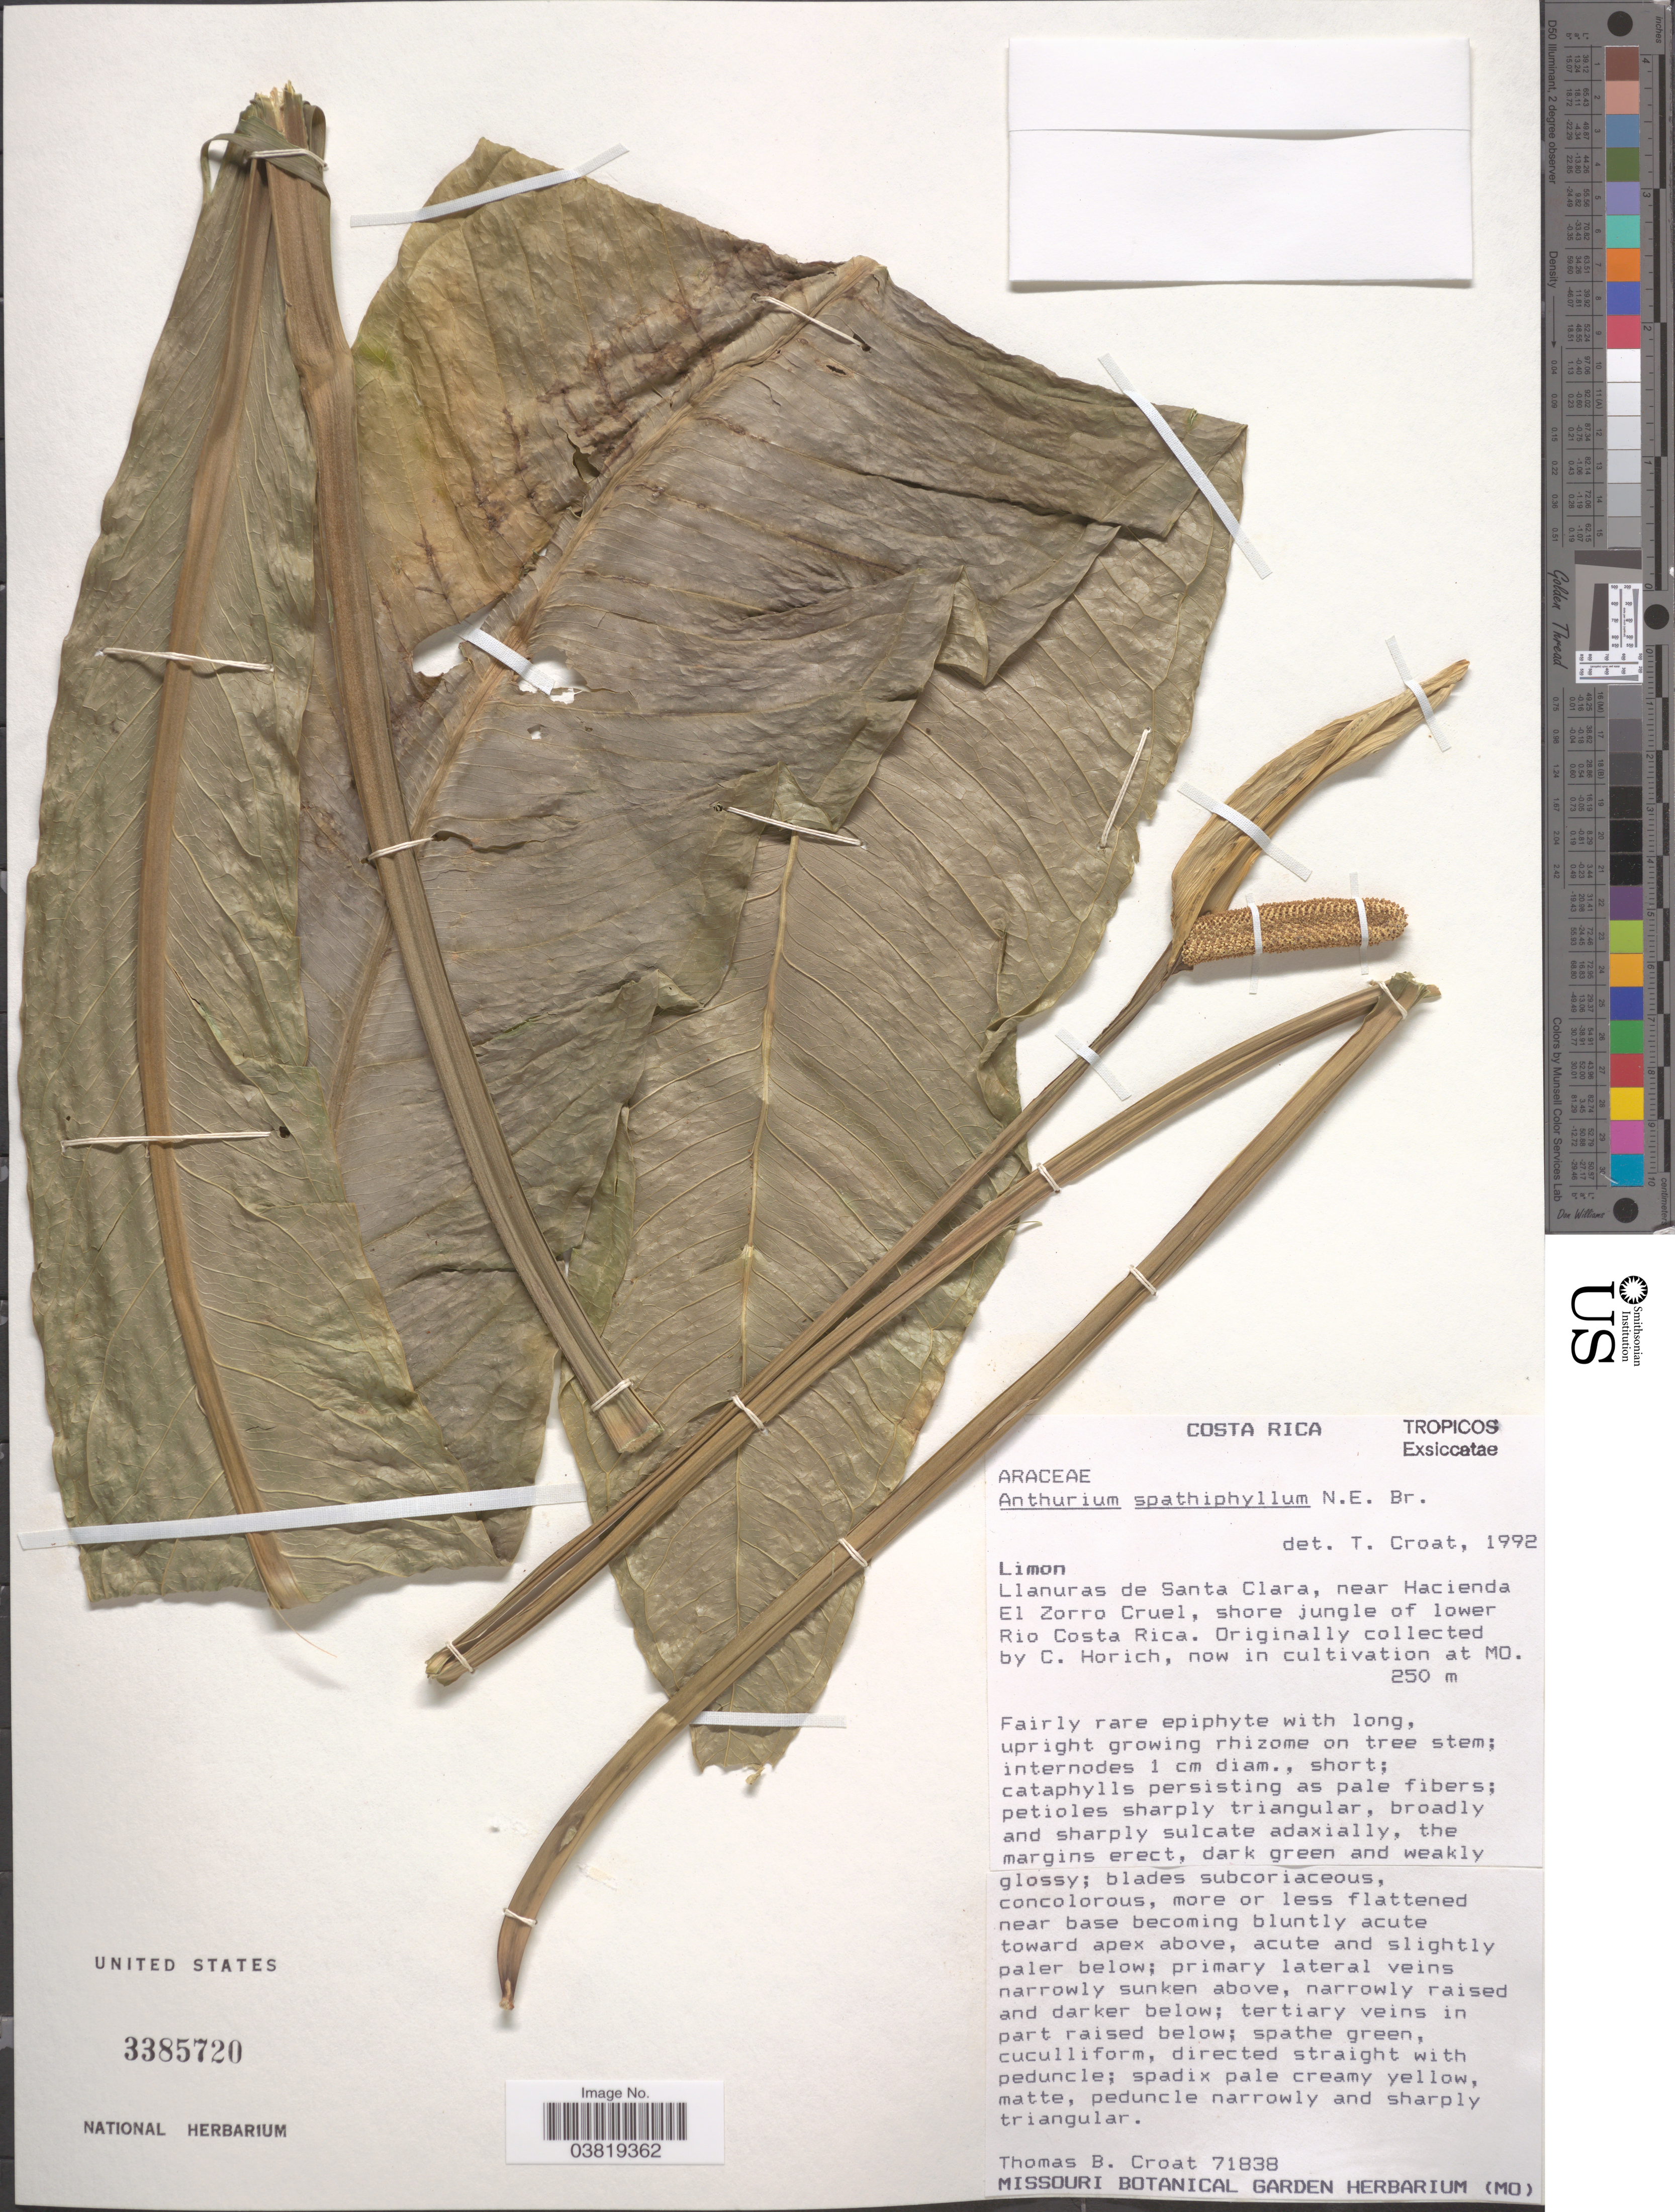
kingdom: Plantae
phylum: Tracheophyta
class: Liliopsida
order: Alismatales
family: Araceae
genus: Anthurium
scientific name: Anthurium spathiphyllum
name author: N.E. Br.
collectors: T. B. Croat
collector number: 71838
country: Costa Rica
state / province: Limón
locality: Llanuras de Santa Clara, near Hacienda El Zorro Cruel, shore jungle lower Rio Costa Rica.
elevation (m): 250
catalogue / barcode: US 3385720